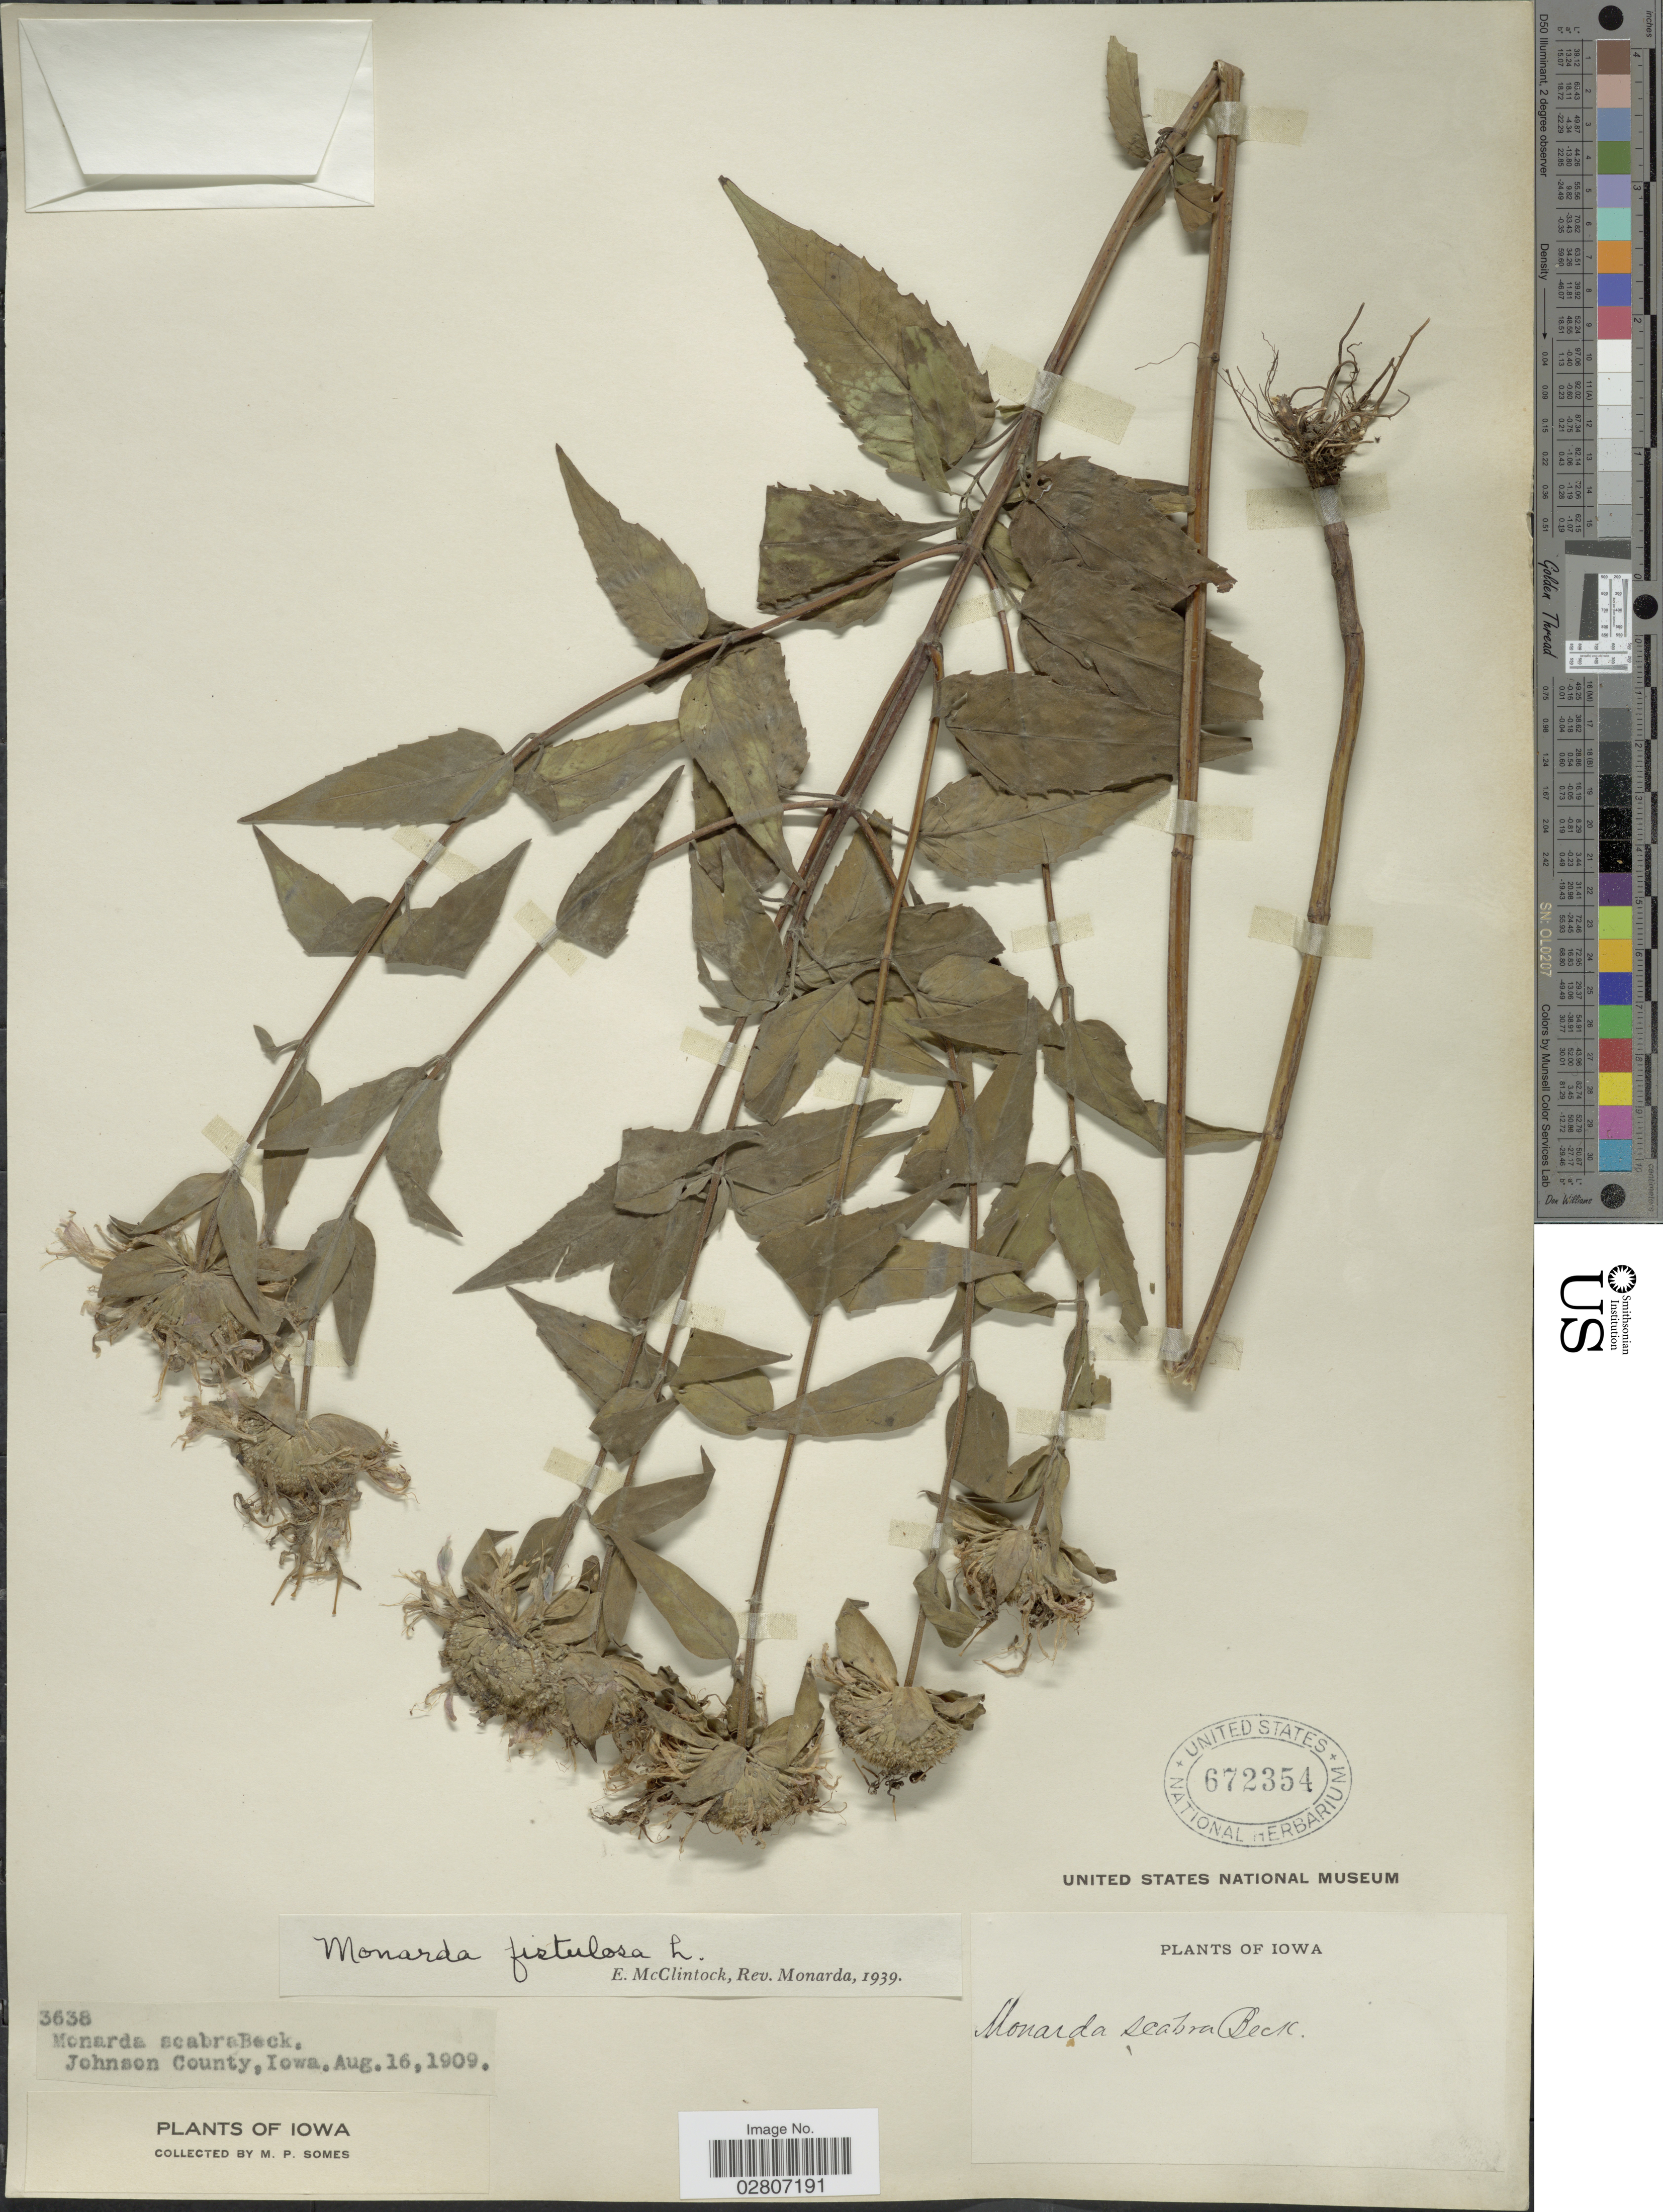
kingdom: Plantae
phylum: Tracheophyta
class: Magnoliopsida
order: Lamiales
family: Lamiaceae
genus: Monarda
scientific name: Monarda fistulosa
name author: L.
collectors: M. Somes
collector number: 3638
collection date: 1909-08-16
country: United States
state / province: Iowa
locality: Johnson County.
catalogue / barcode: US 672354